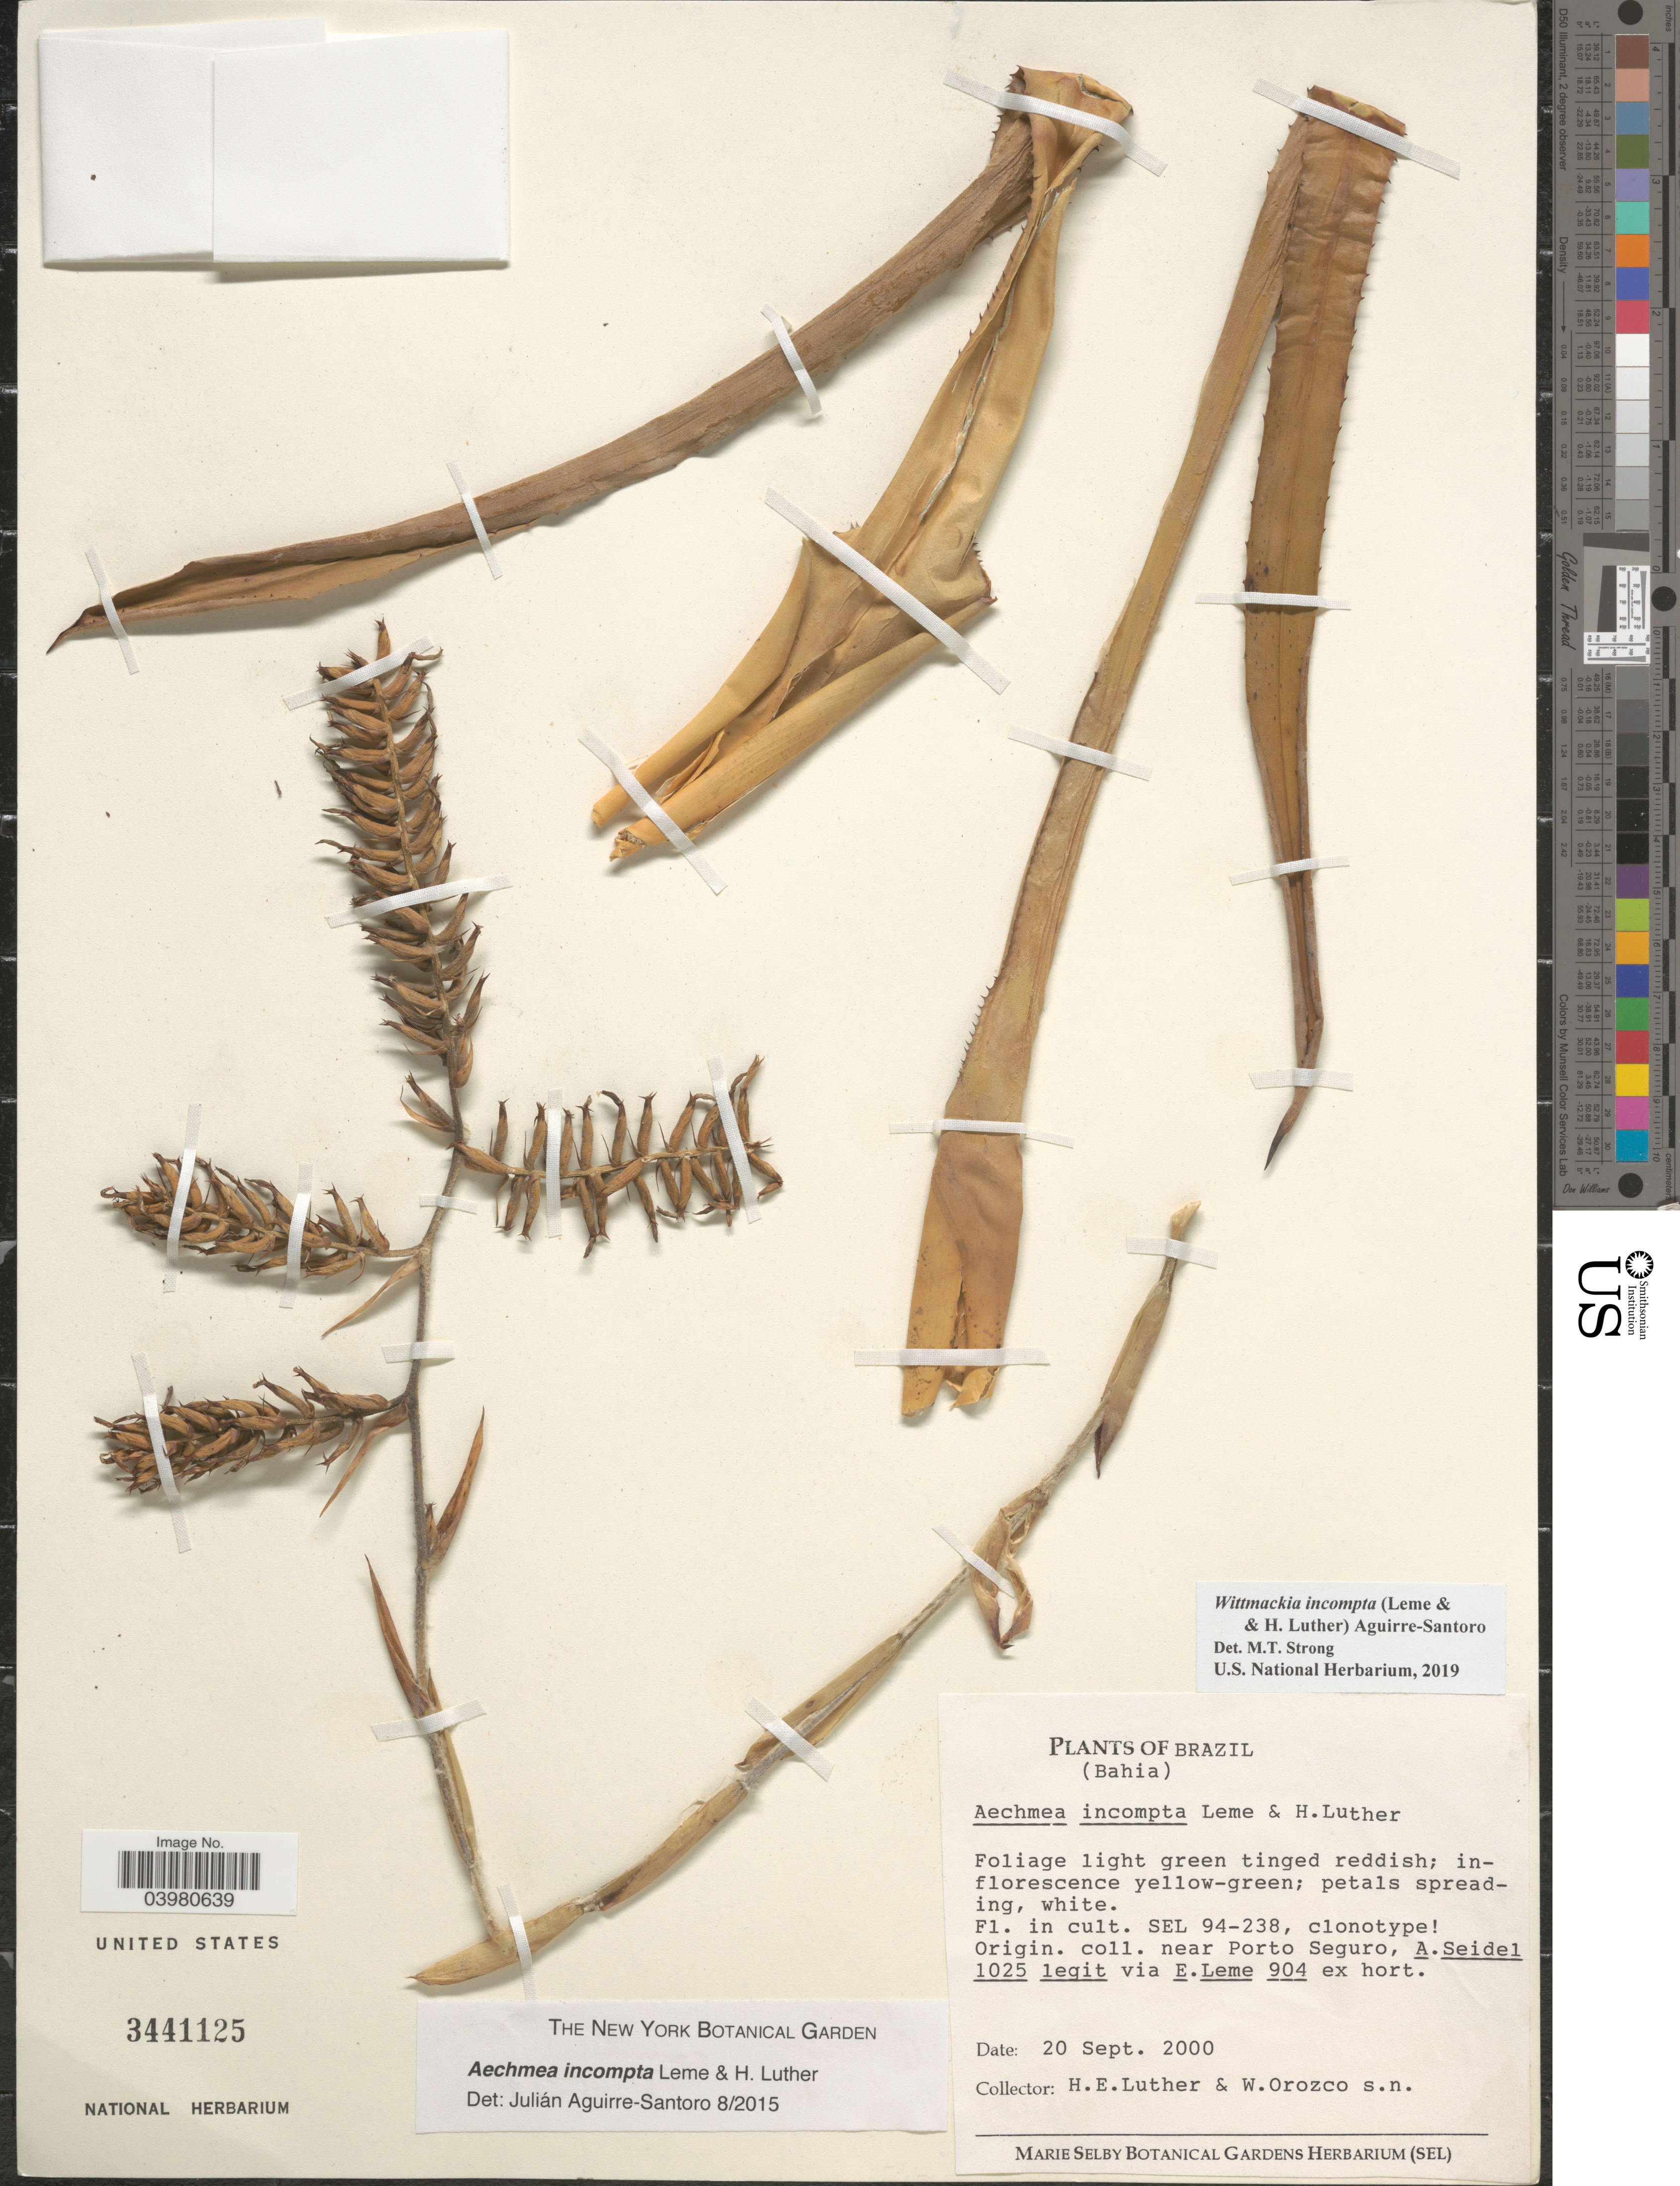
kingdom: Plantae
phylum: Tracheophyta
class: Liliopsida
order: Poales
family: Bromeliaceae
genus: Wittmackia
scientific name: Wittmackia incompta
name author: (Leme & H. Luther) Aguirre-Santoro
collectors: Hans E. Luther & W. Orozco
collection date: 2000-09-20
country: United States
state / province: Florida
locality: SEL 94-238. Marie Selby Botanical Gardens Herbarium (SEL).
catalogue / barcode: US 3441125